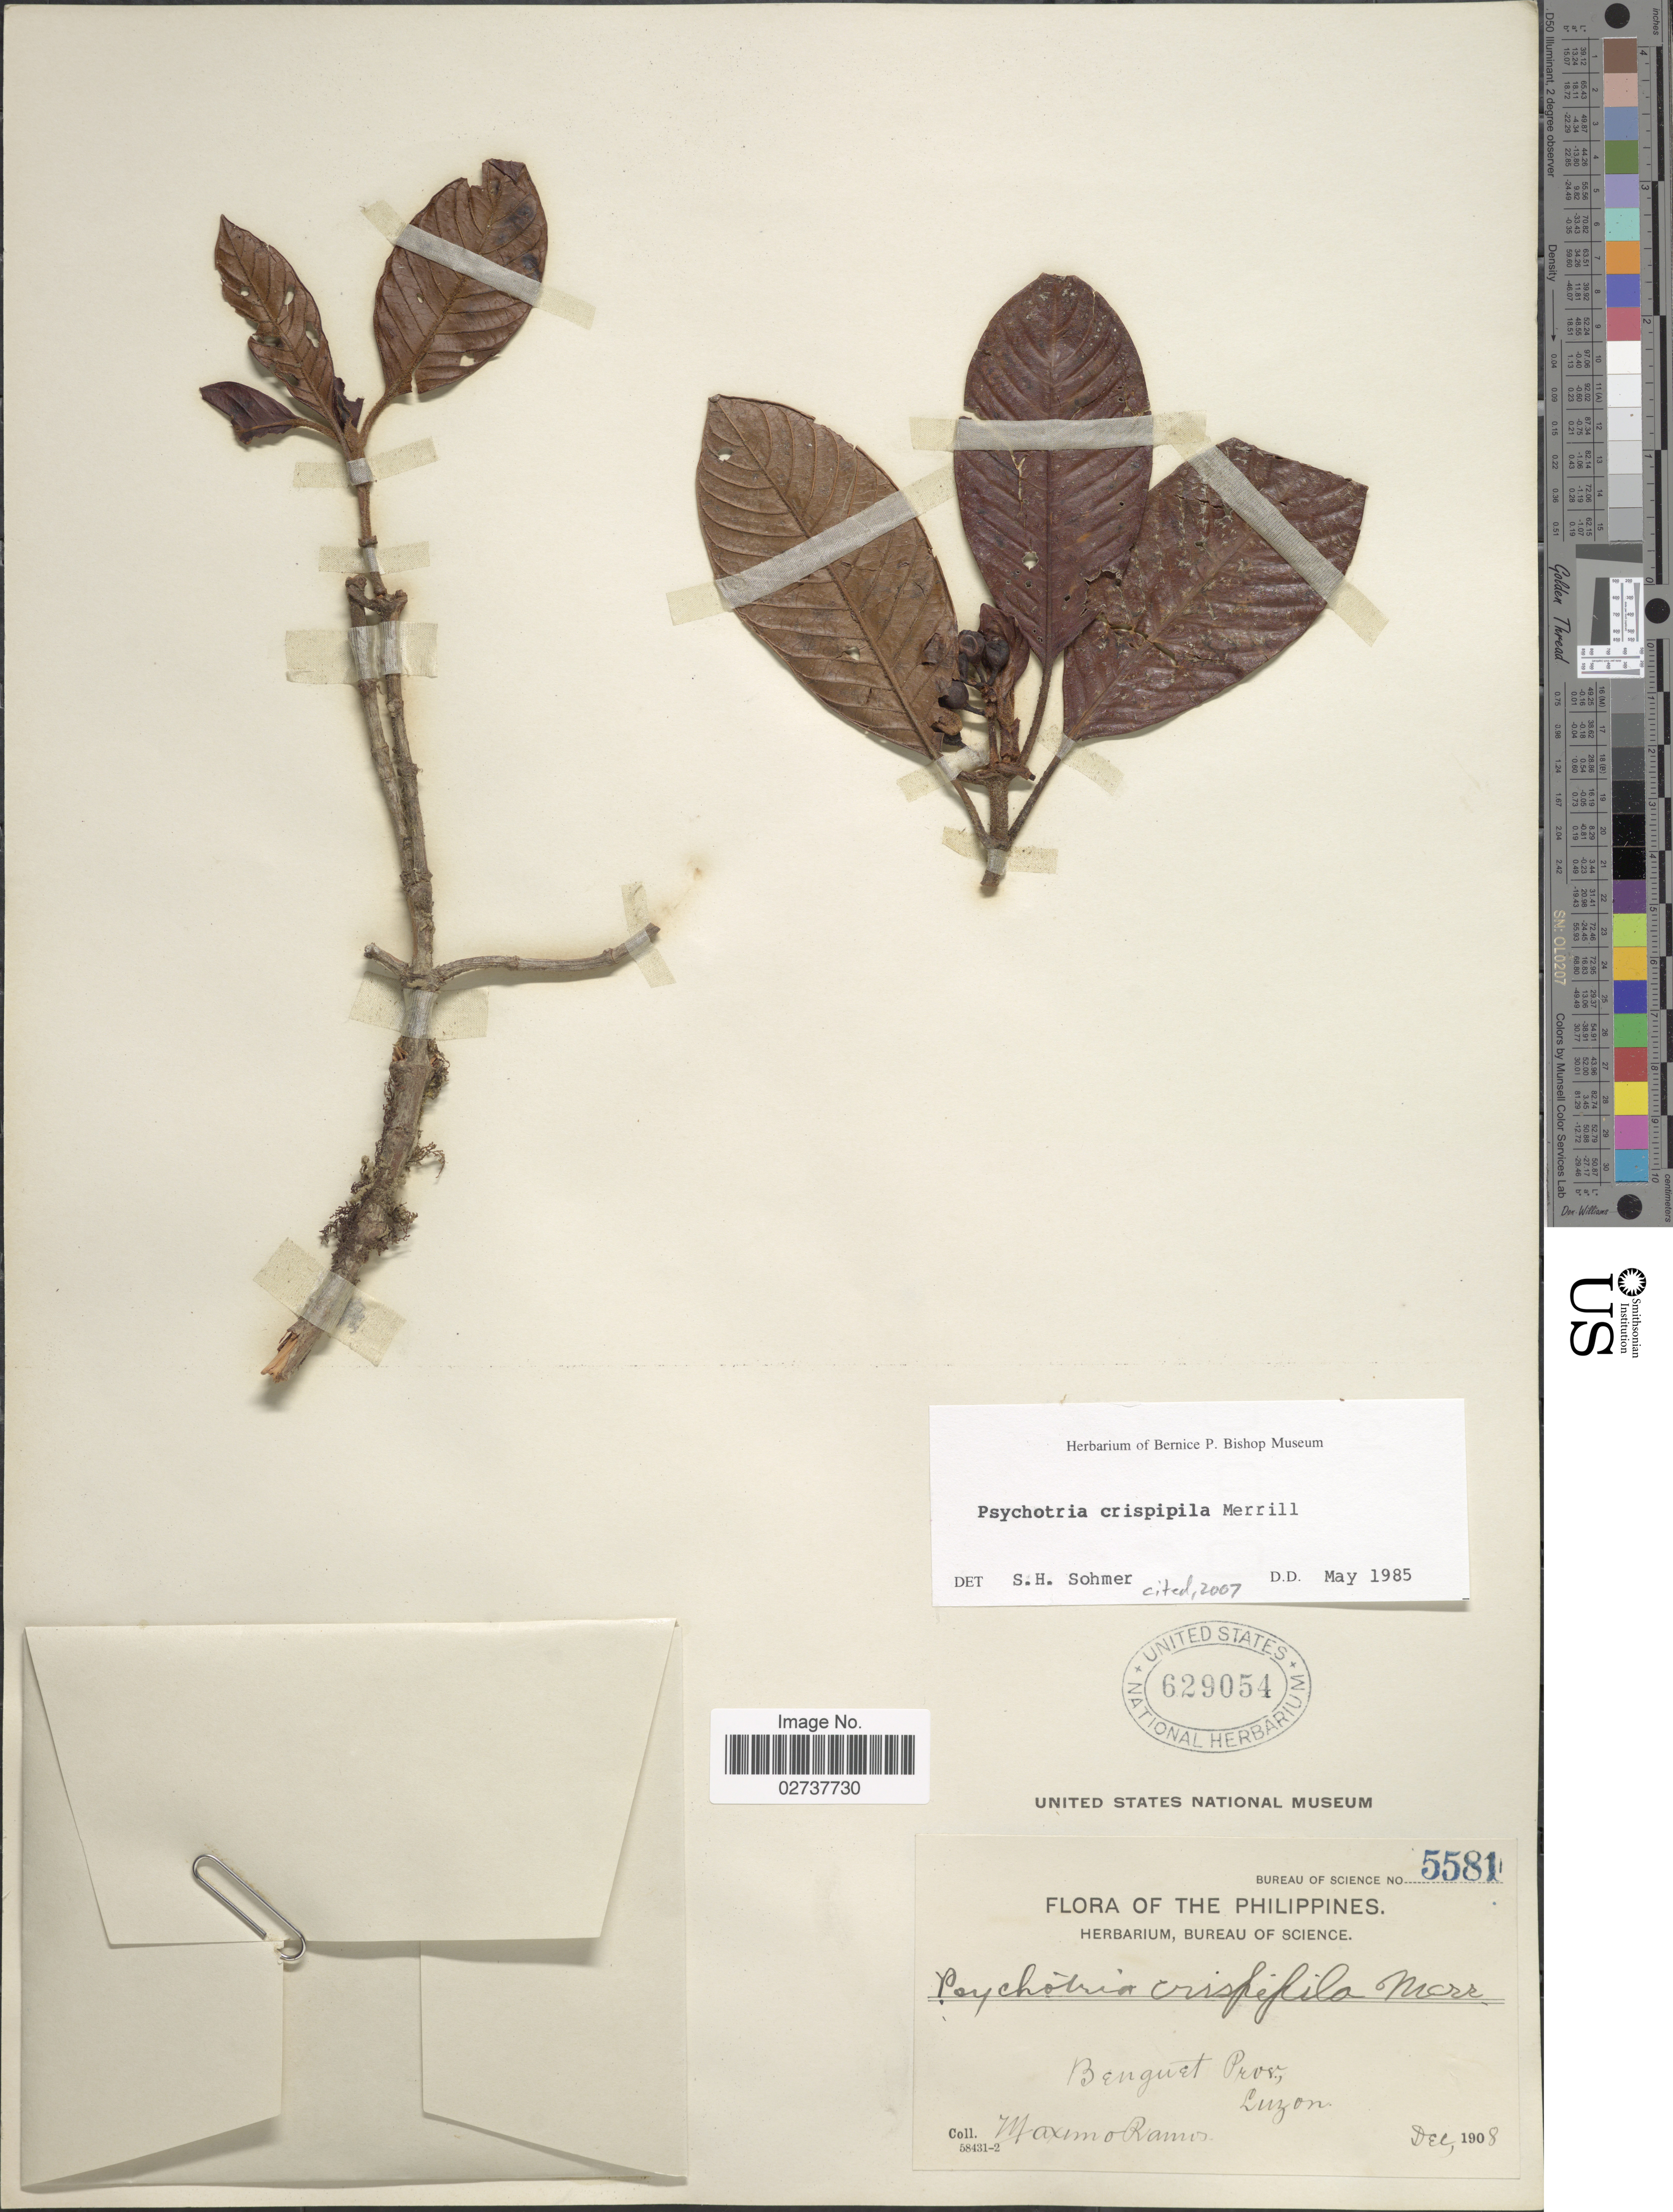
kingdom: Plantae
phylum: Tracheophyta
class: Magnoliopsida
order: Gentianales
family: Rubiaceae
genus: Psychotria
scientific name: Psychotria crispipila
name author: Merr.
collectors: M. Ramos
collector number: Bureau of Science 5581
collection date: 1908-12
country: Philippines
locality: Benguet Prov. Luzon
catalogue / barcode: US 629054